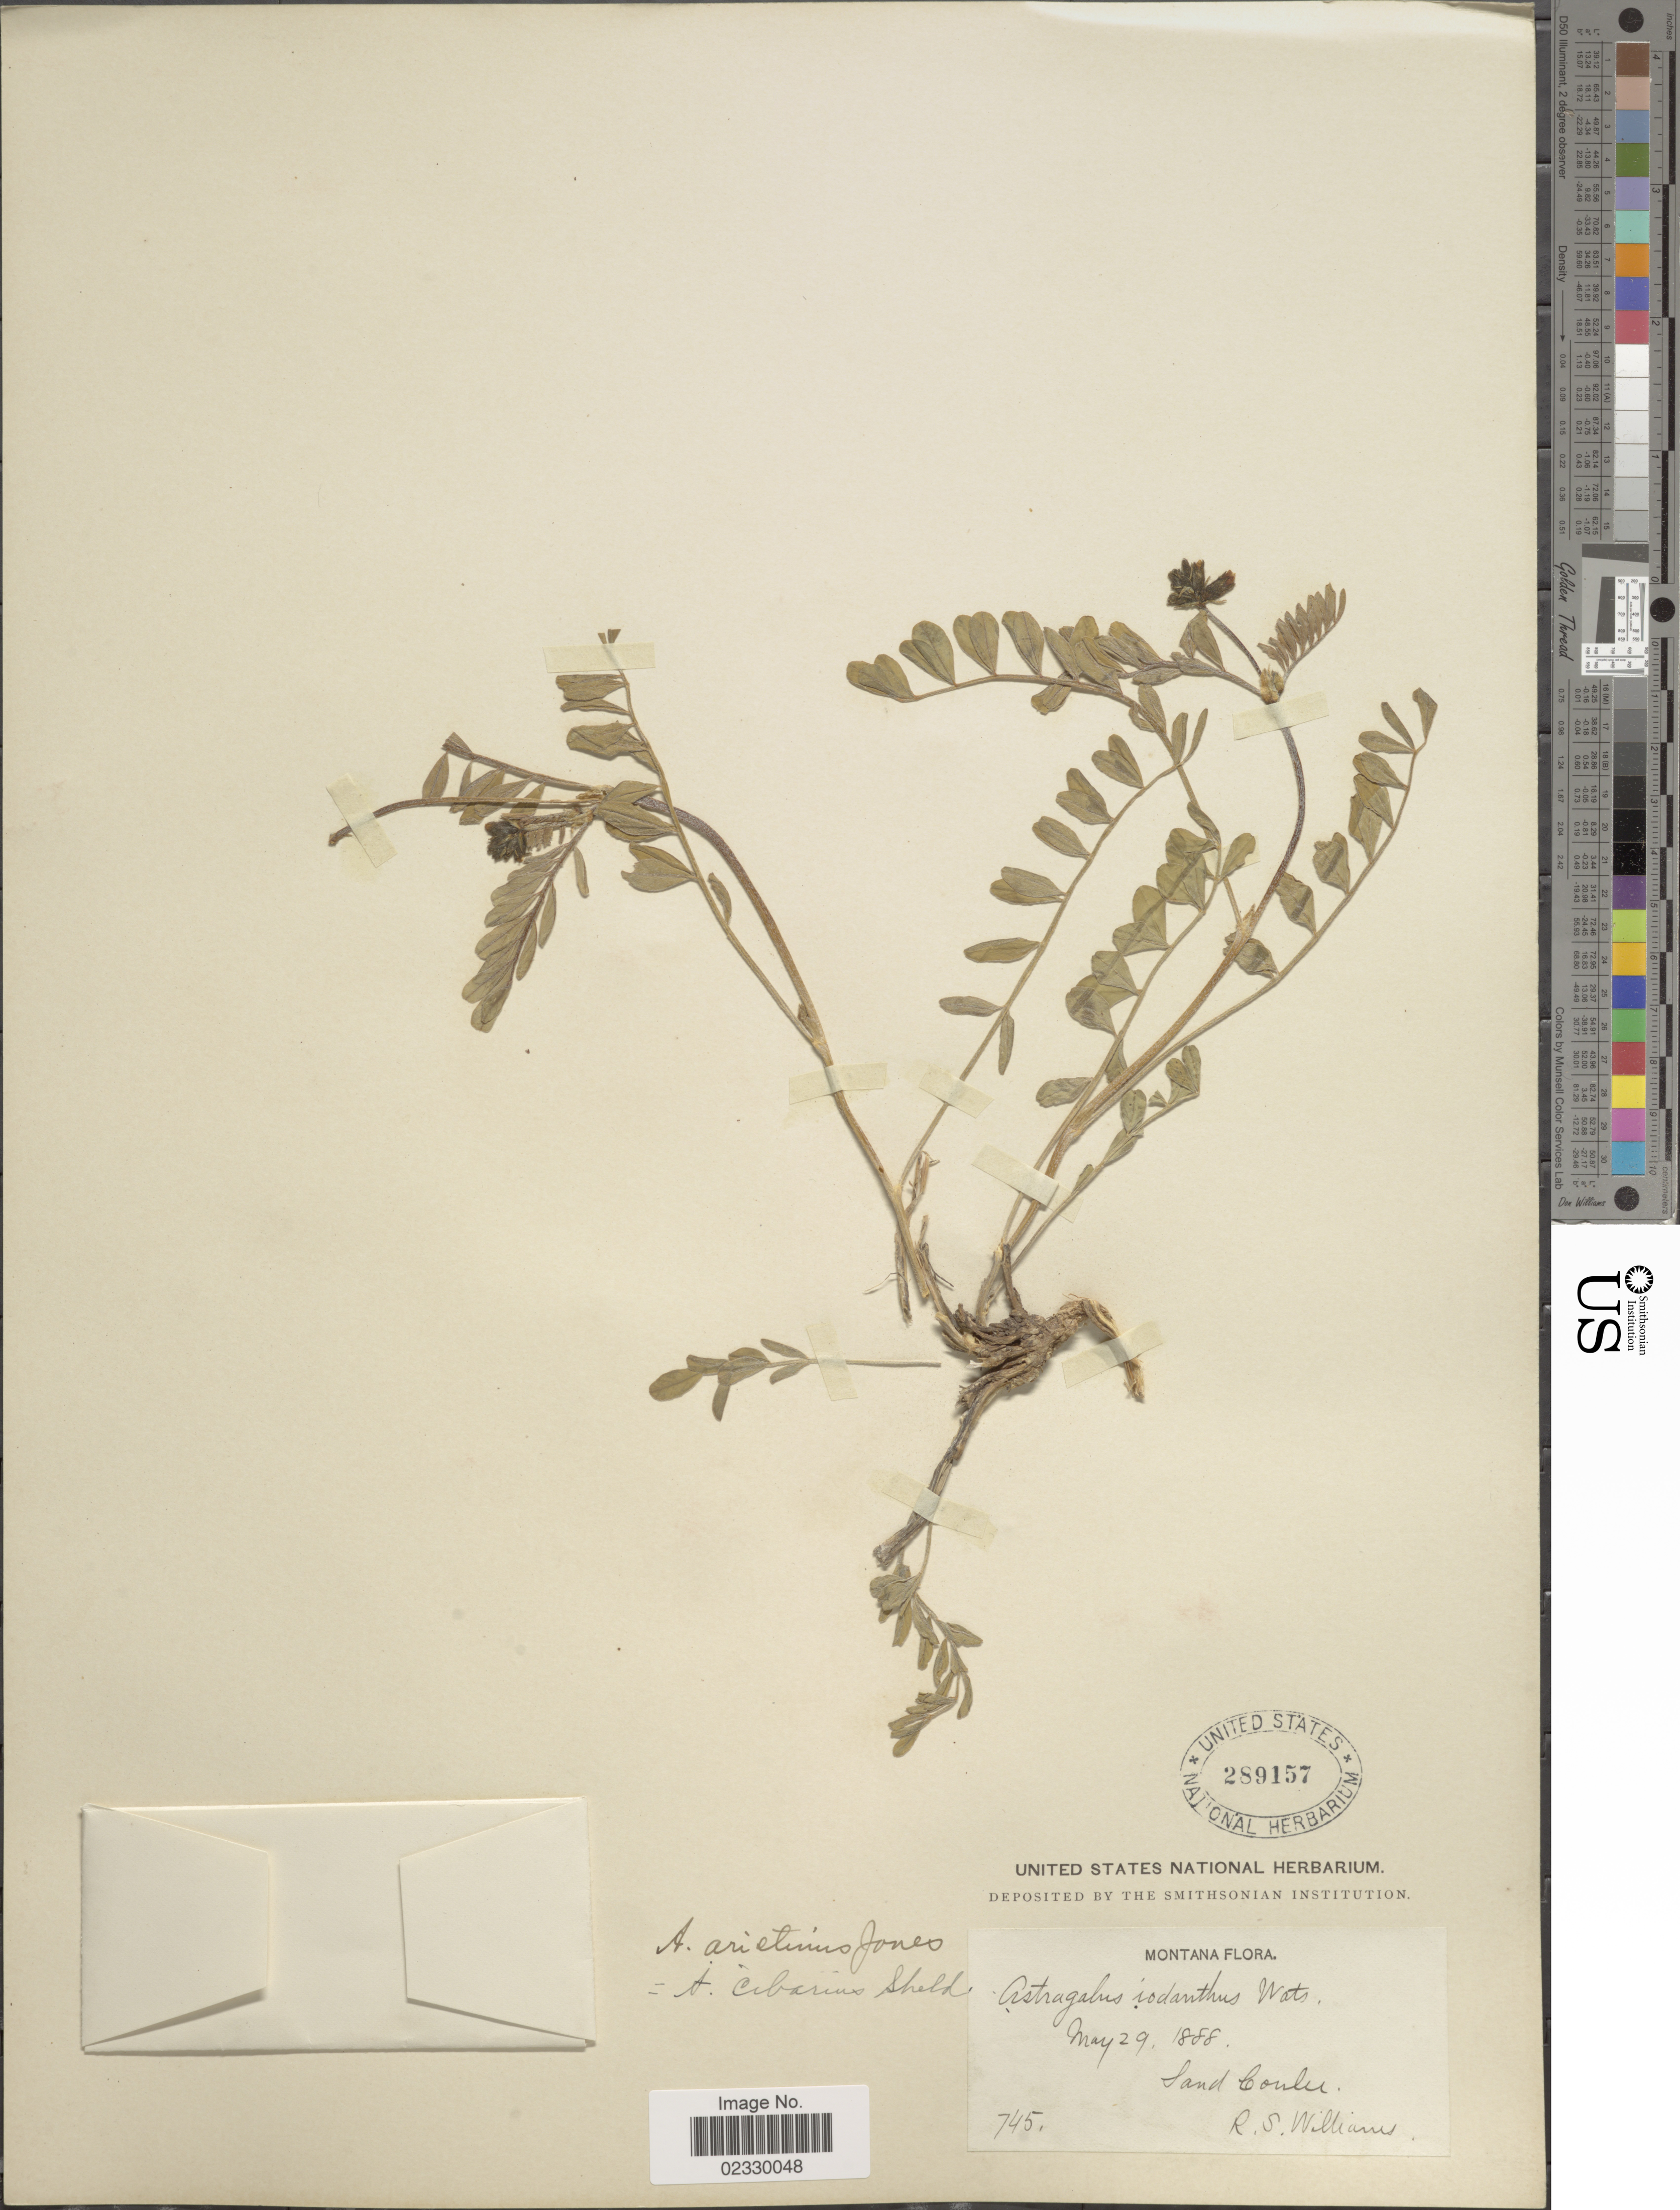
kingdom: Plantae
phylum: Tracheophyta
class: Magnoliopsida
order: Fabales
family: Fabaceae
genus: Astragalus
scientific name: Astragalus cibarius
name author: E. Sheld.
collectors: R. S. Williams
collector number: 745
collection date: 1888-05-29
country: United States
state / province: Montana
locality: Sand Coulee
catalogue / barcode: US 289157